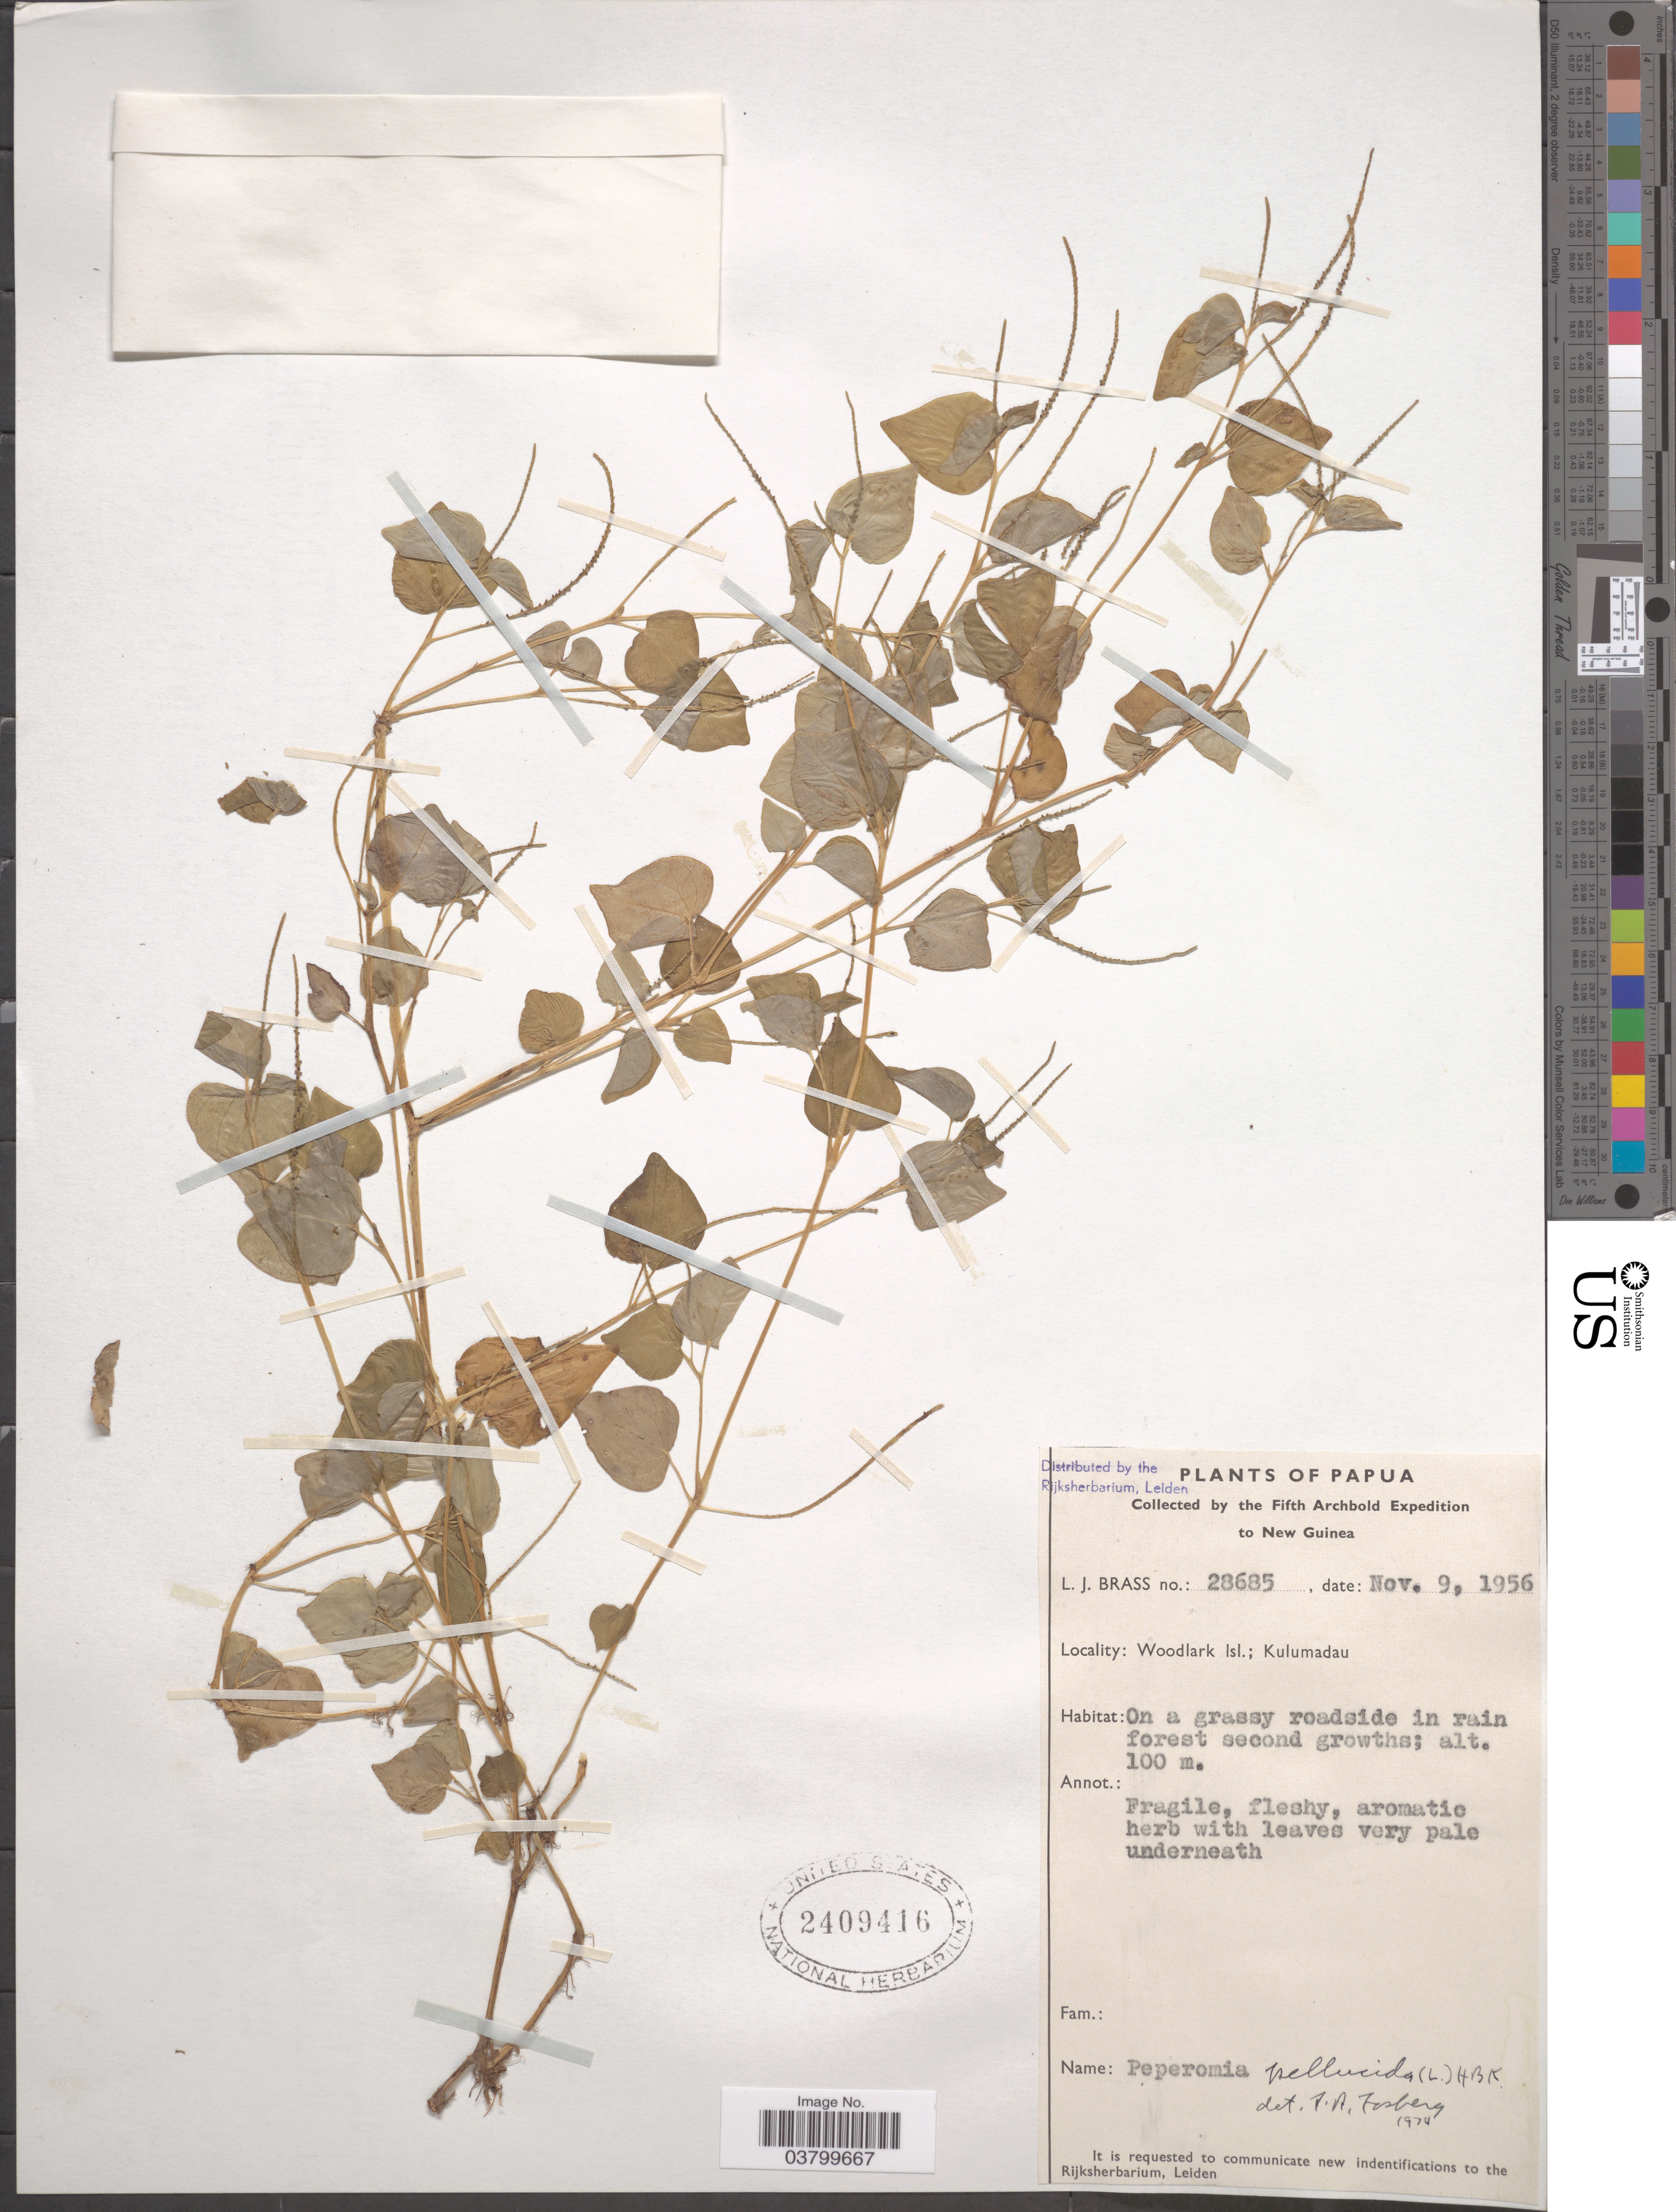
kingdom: Plantae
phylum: Tracheophyta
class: Magnoliopsida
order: Piperales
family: Piperaceae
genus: Peperomia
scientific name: Peperomia pellucida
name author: (L.) Kunth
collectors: L. J. Brass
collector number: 28685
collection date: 1956-11-09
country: Papua New Guinea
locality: Papua. New Guinea. Woodlark Isl.; Kulumadau.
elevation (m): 100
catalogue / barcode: US 2409416